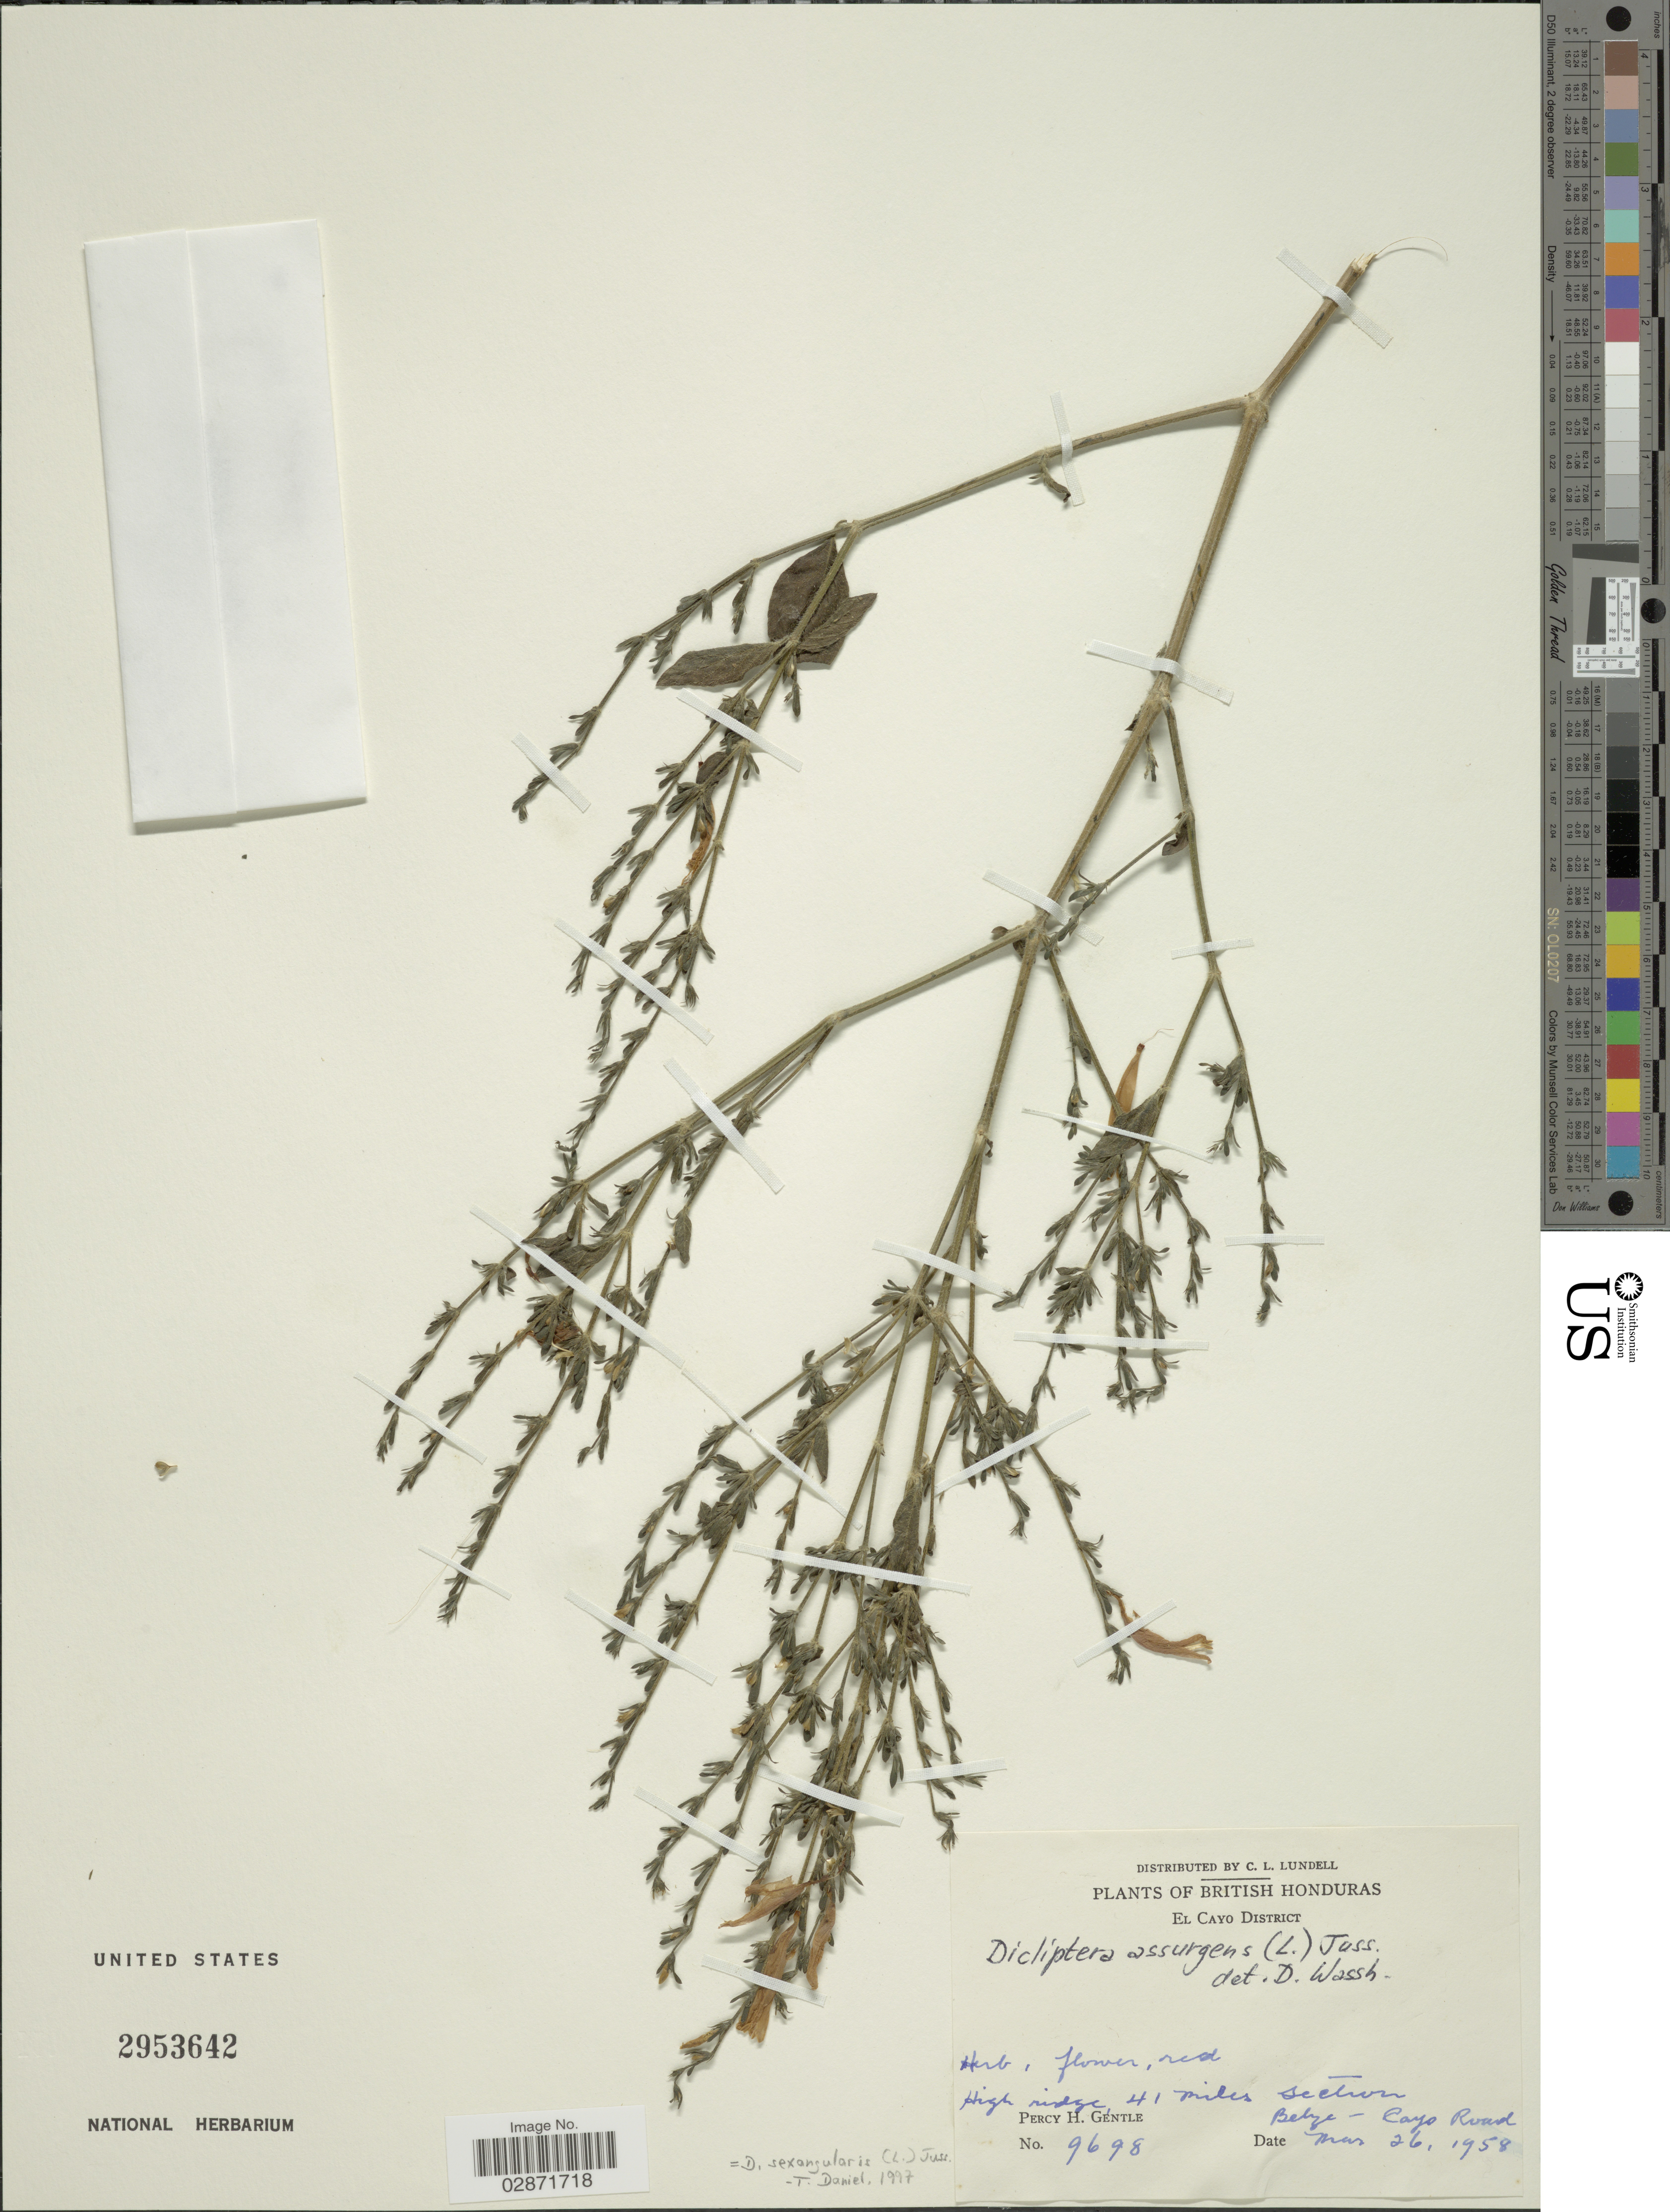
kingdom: Plantae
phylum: Tracheophyta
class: Magnoliopsida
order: Lamiales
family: Acanthaceae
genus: Dicliptera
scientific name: Dicliptera sexangularis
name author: (L.) Juss.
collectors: P. H. Gentle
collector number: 9698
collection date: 1958-03-26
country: Belize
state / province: Cayo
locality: British Honduras, El Cayo District, High ridge 41 miles section, Belize, Cayo Road.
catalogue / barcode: US 2953642